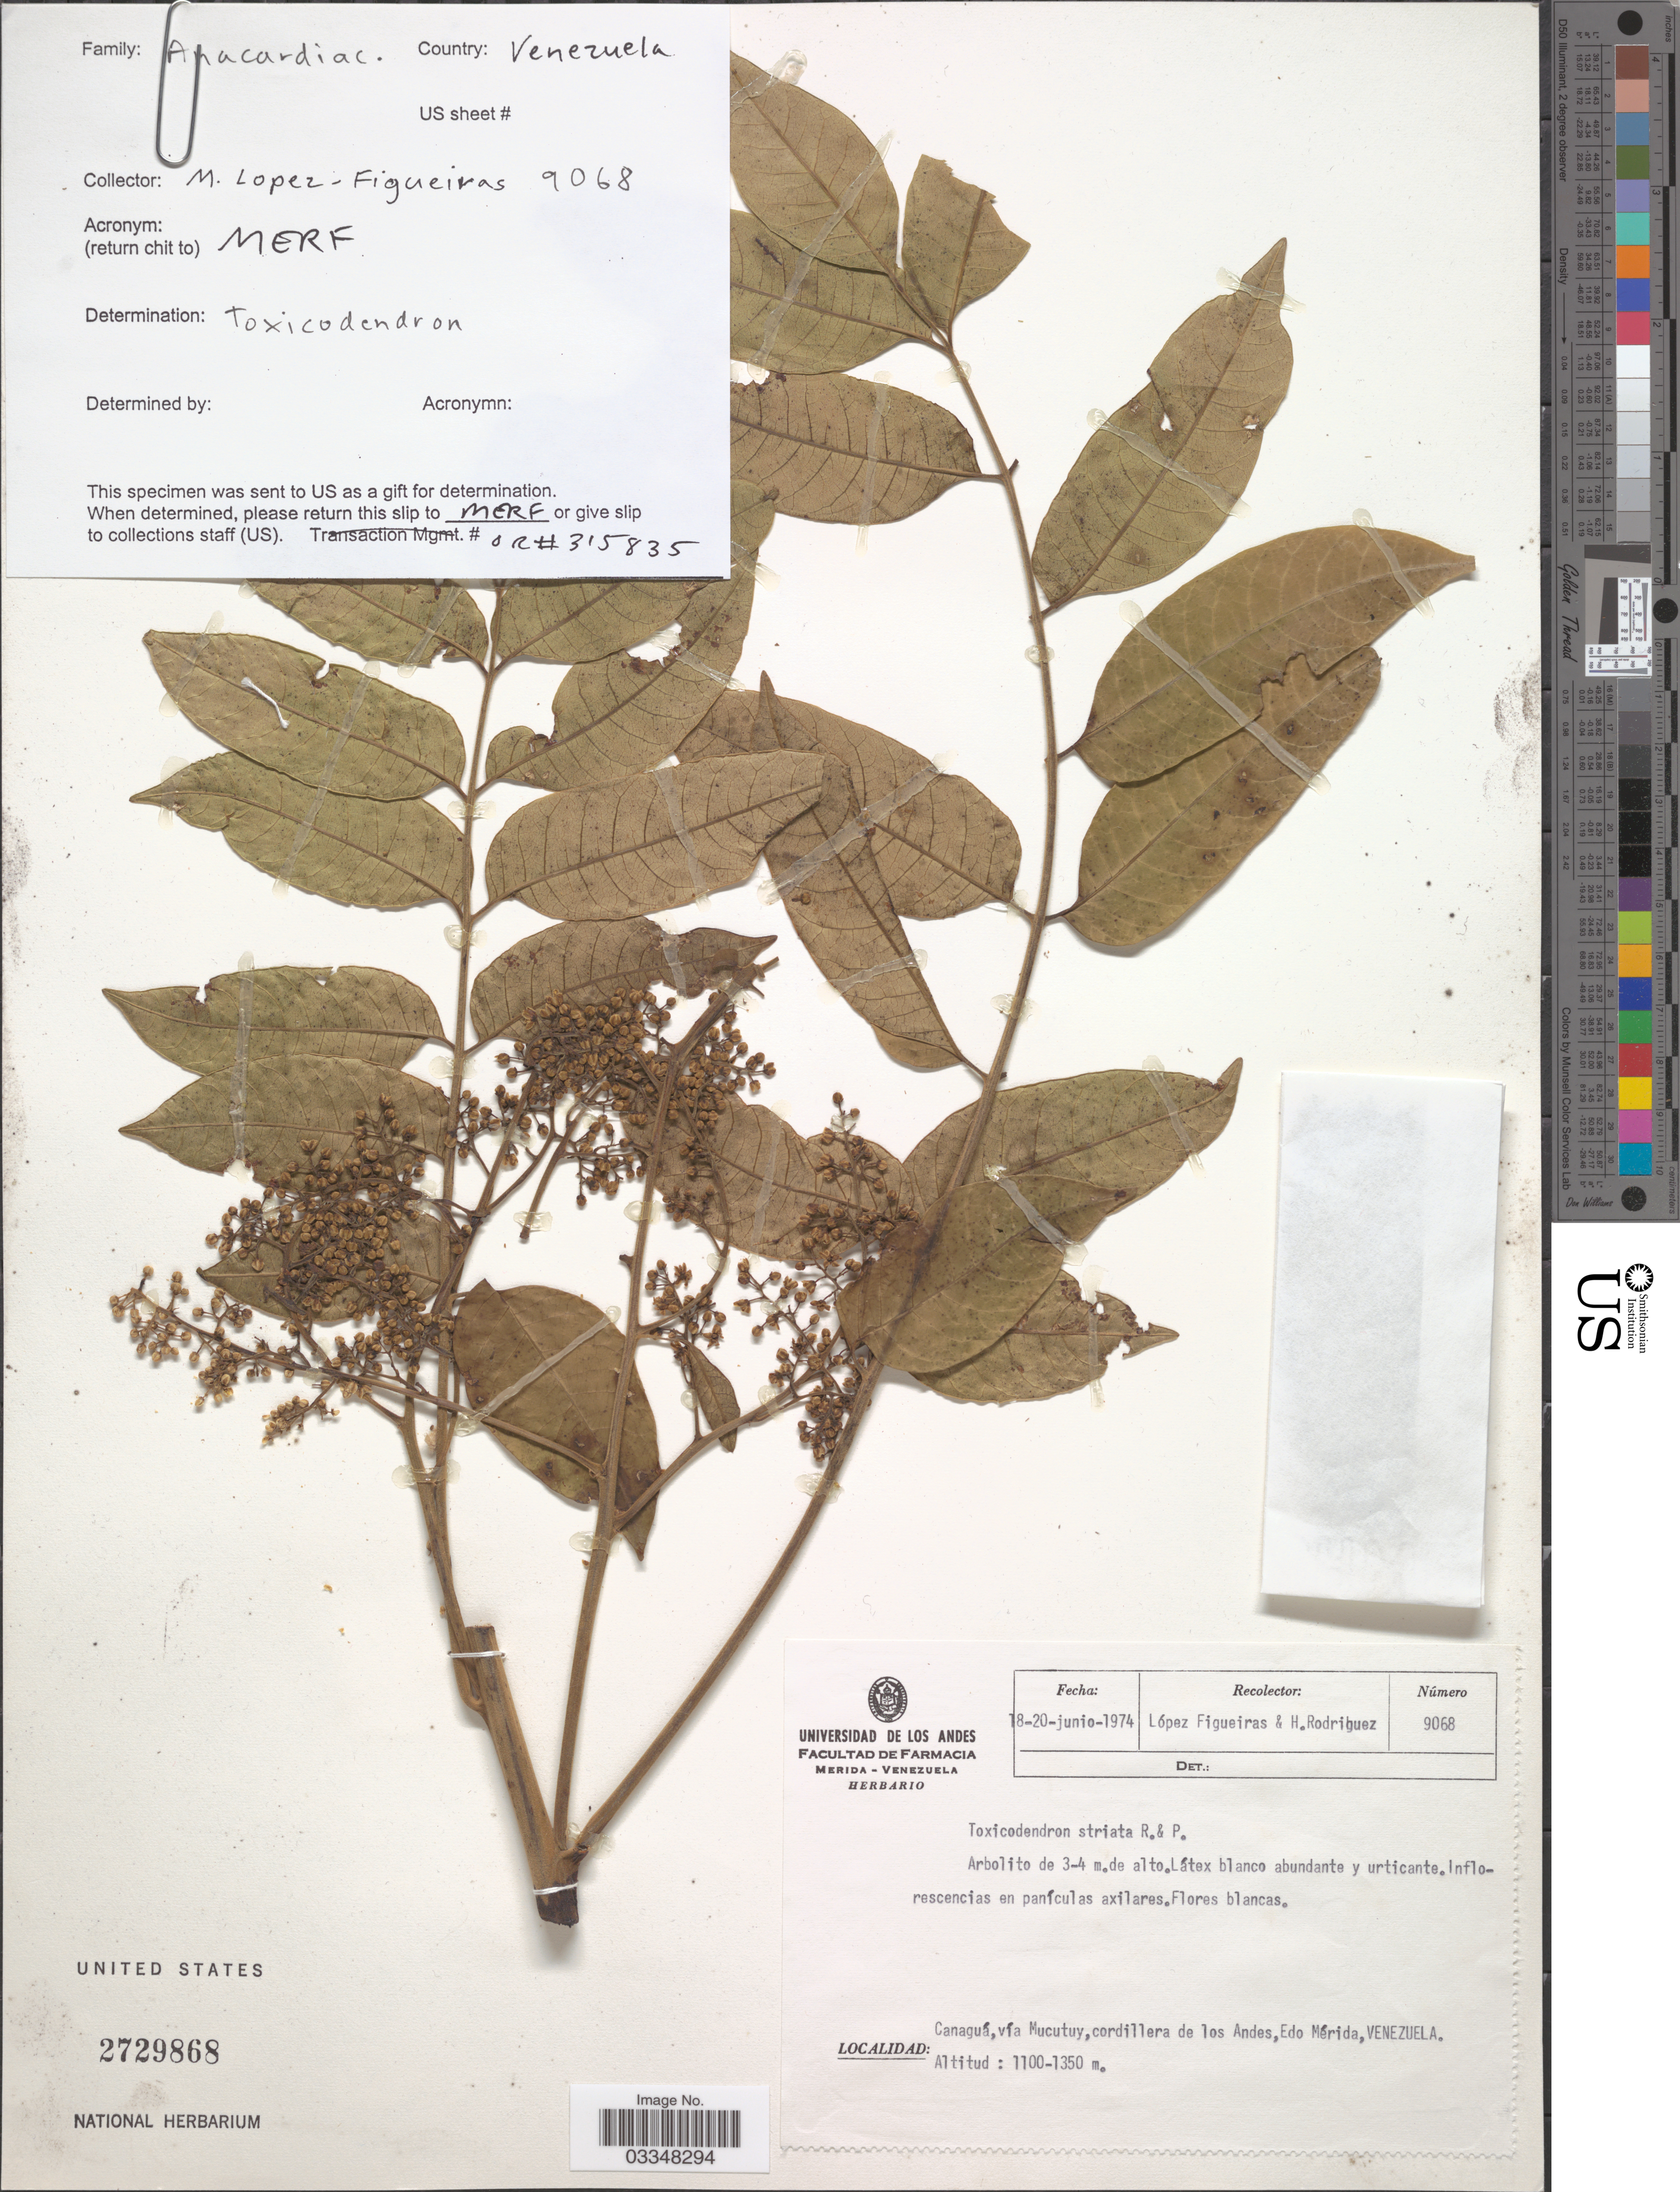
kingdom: Plantae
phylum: Tracheophyta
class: Magnoliopsida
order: Sapindales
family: Anacardiaceae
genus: Toxicodendron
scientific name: Toxicodendron striatum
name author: (Ruiz & Pav.) Kuntze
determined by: Mitchell, John D.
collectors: M. López Figueiras & H. Rodriguez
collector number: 9068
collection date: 1974-06-18/1974-06-20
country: Venezuela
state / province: Mérida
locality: Canaguá. vía Mucutuy, cordillera de los Andes.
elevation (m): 1100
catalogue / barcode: US 2729868